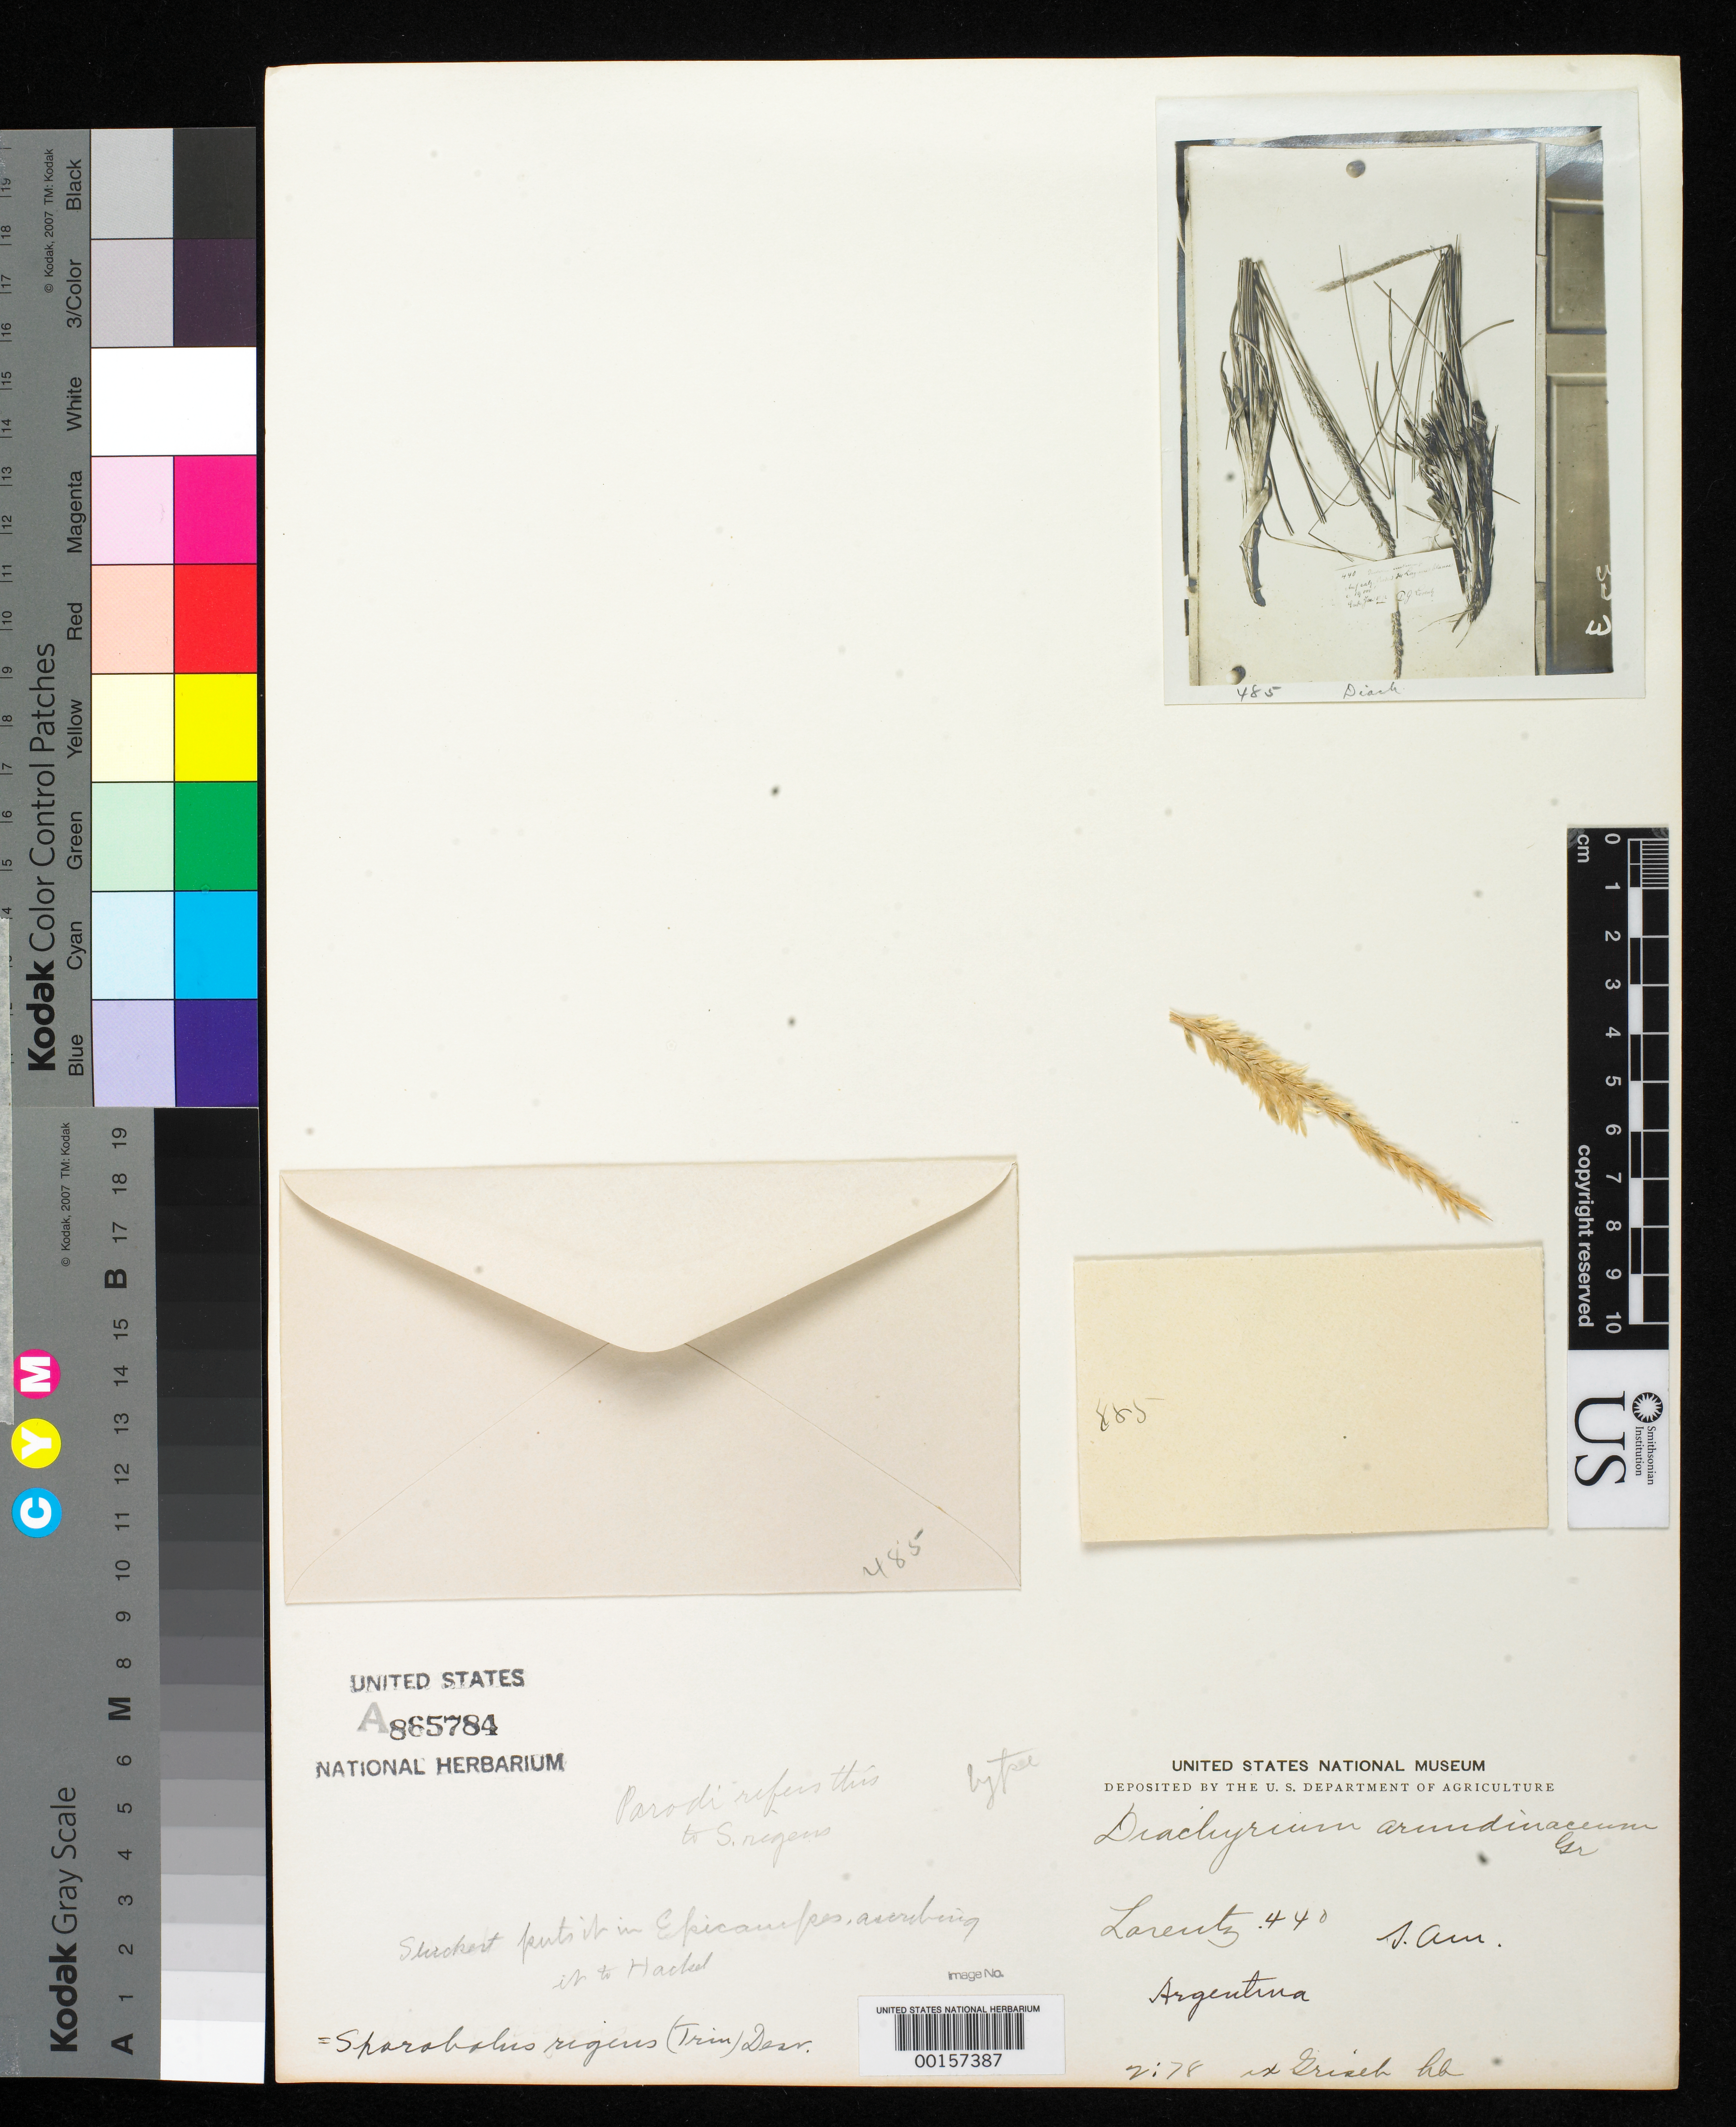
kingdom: Plantae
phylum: Tracheophyta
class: Liliopsida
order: Poales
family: Poaceae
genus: Diachyrium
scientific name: Diachyrium arundinaceum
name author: Griseb.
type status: Type Fragment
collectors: P. G. Lorentz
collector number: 440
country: Argentina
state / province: Catamarca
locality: Laguna Blanca.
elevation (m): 1000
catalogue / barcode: US 865784A